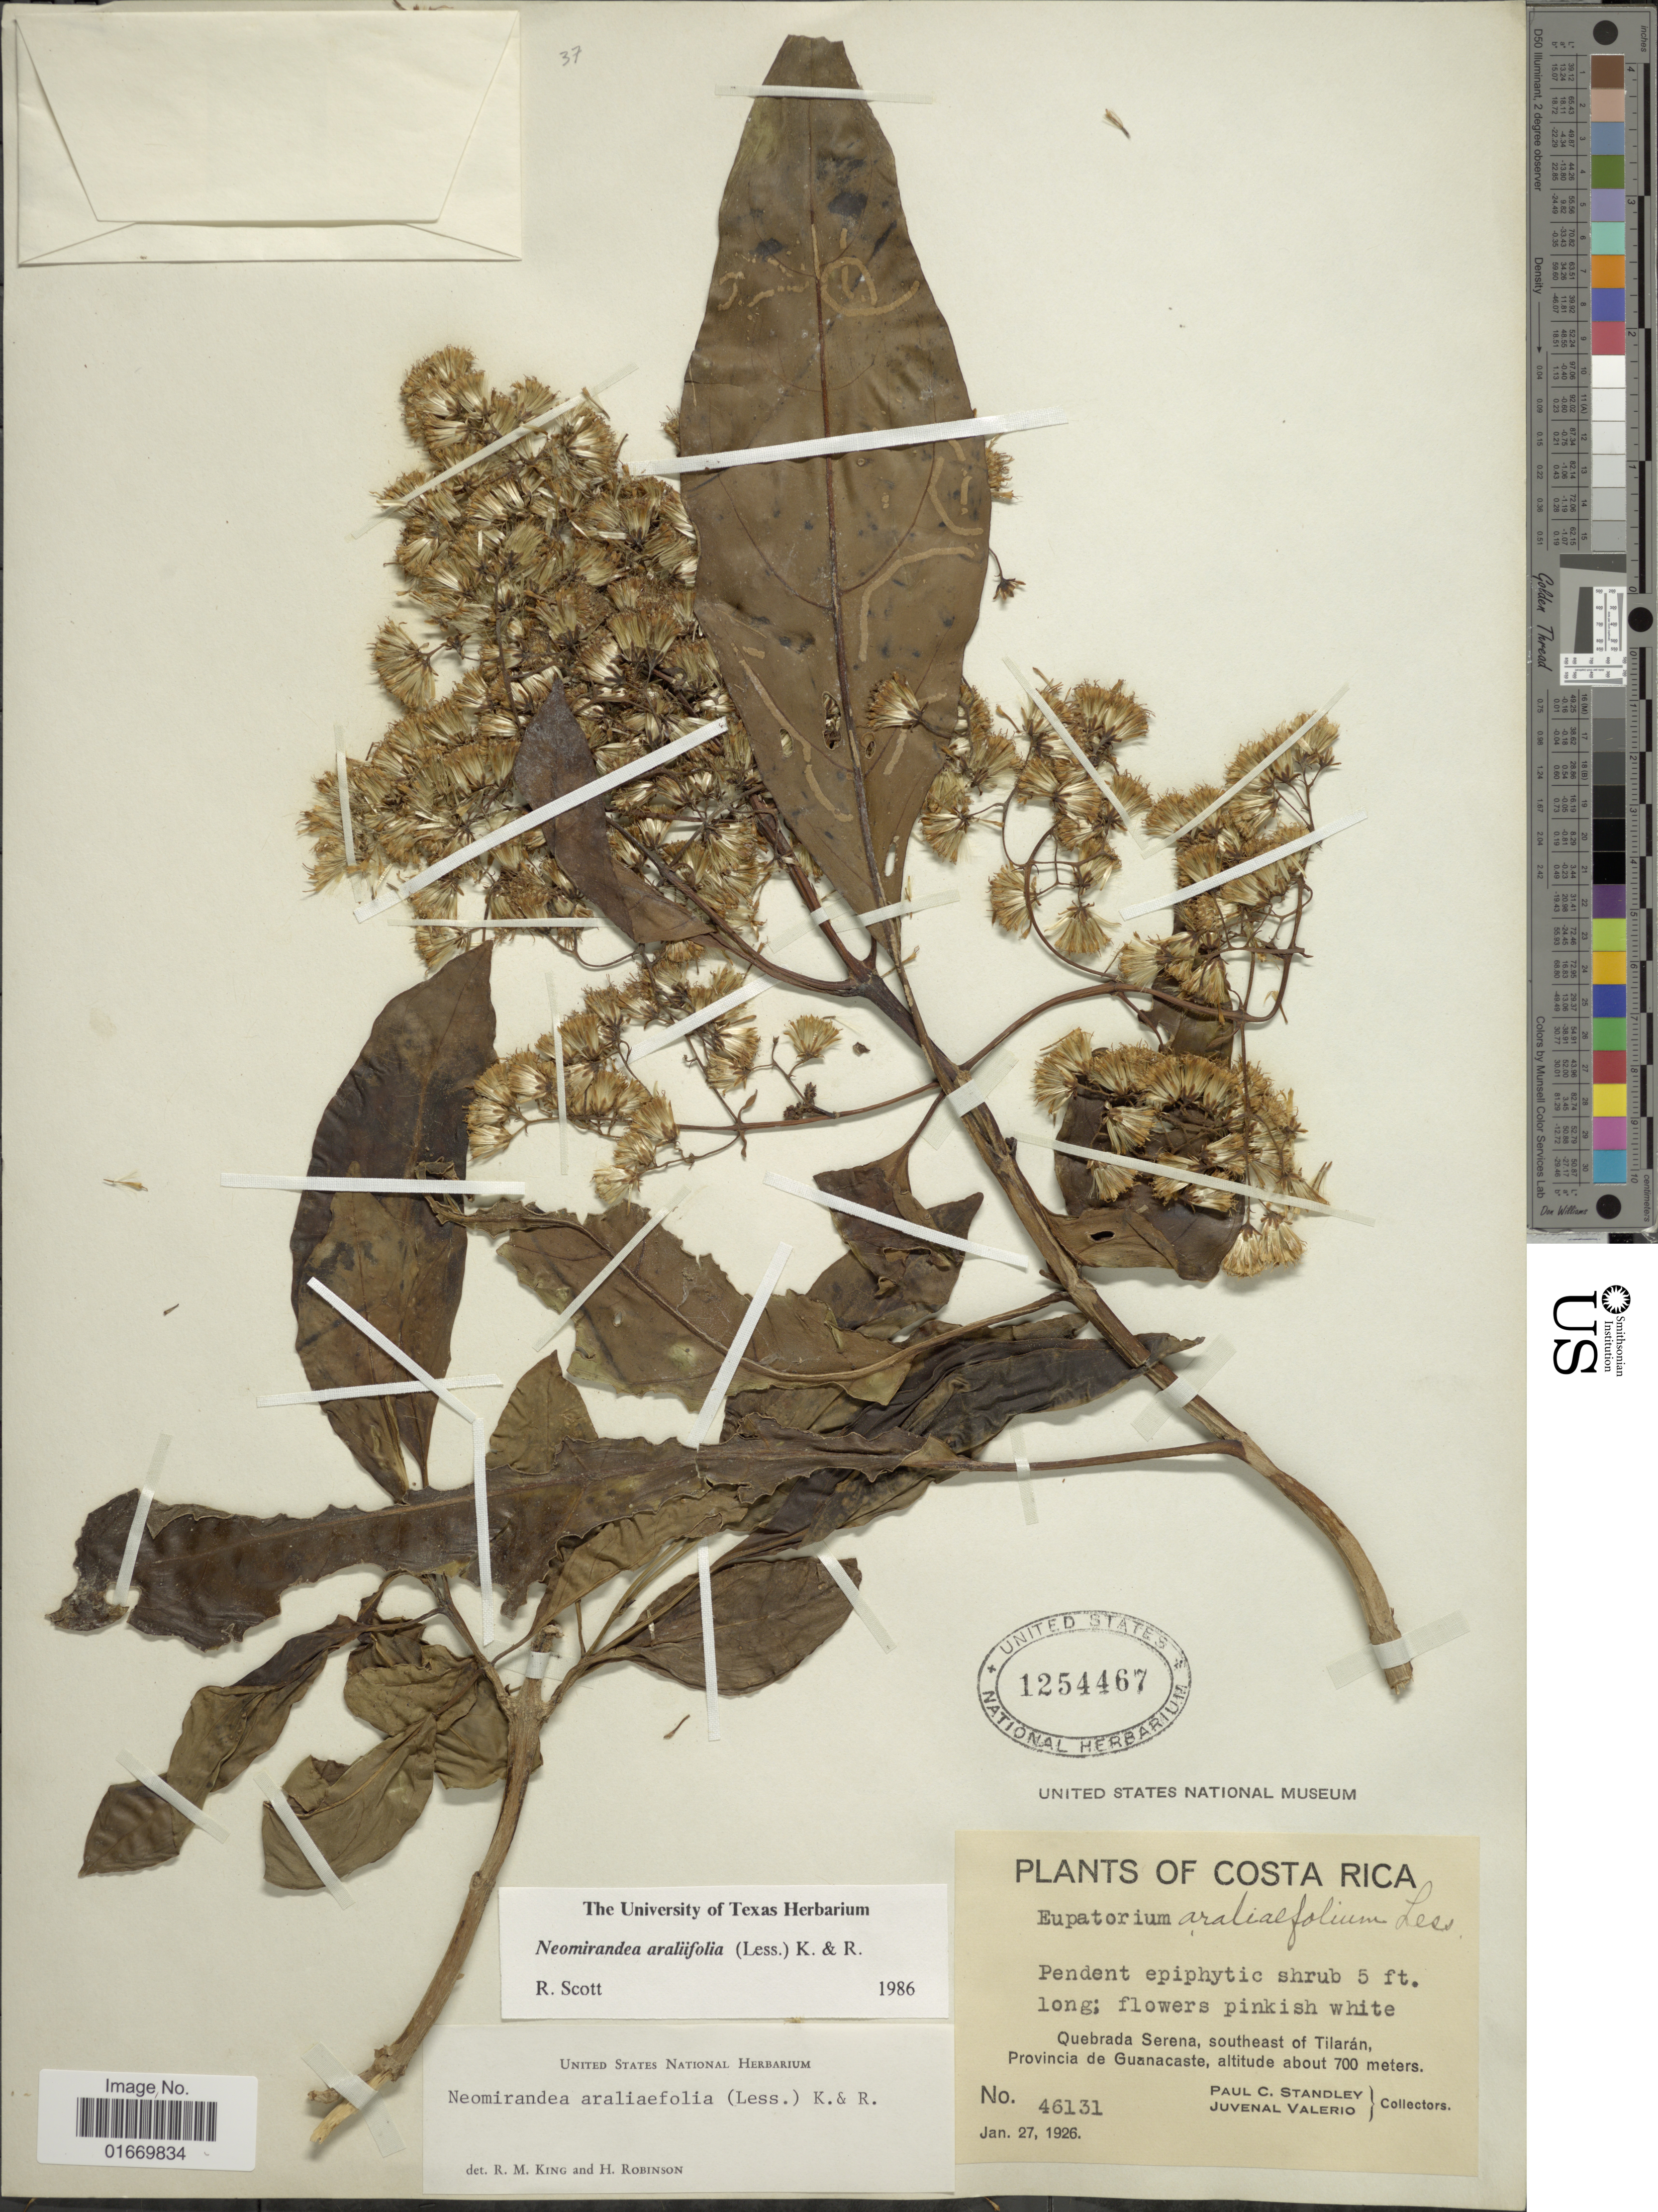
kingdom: Plantae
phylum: Tracheophyta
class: Magnoliopsida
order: Asterales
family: Asteraceae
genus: Neomirandea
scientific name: Neomirandea araliaefolia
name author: (Less.) R.M. King & H. Rob.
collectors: P. C. Standley & J. Valerio R.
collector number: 46131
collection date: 1926-01-27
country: Costa Rica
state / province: Guanacaste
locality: Quebrada Serena, southeast of Tilaran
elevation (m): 700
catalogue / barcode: US 1254467